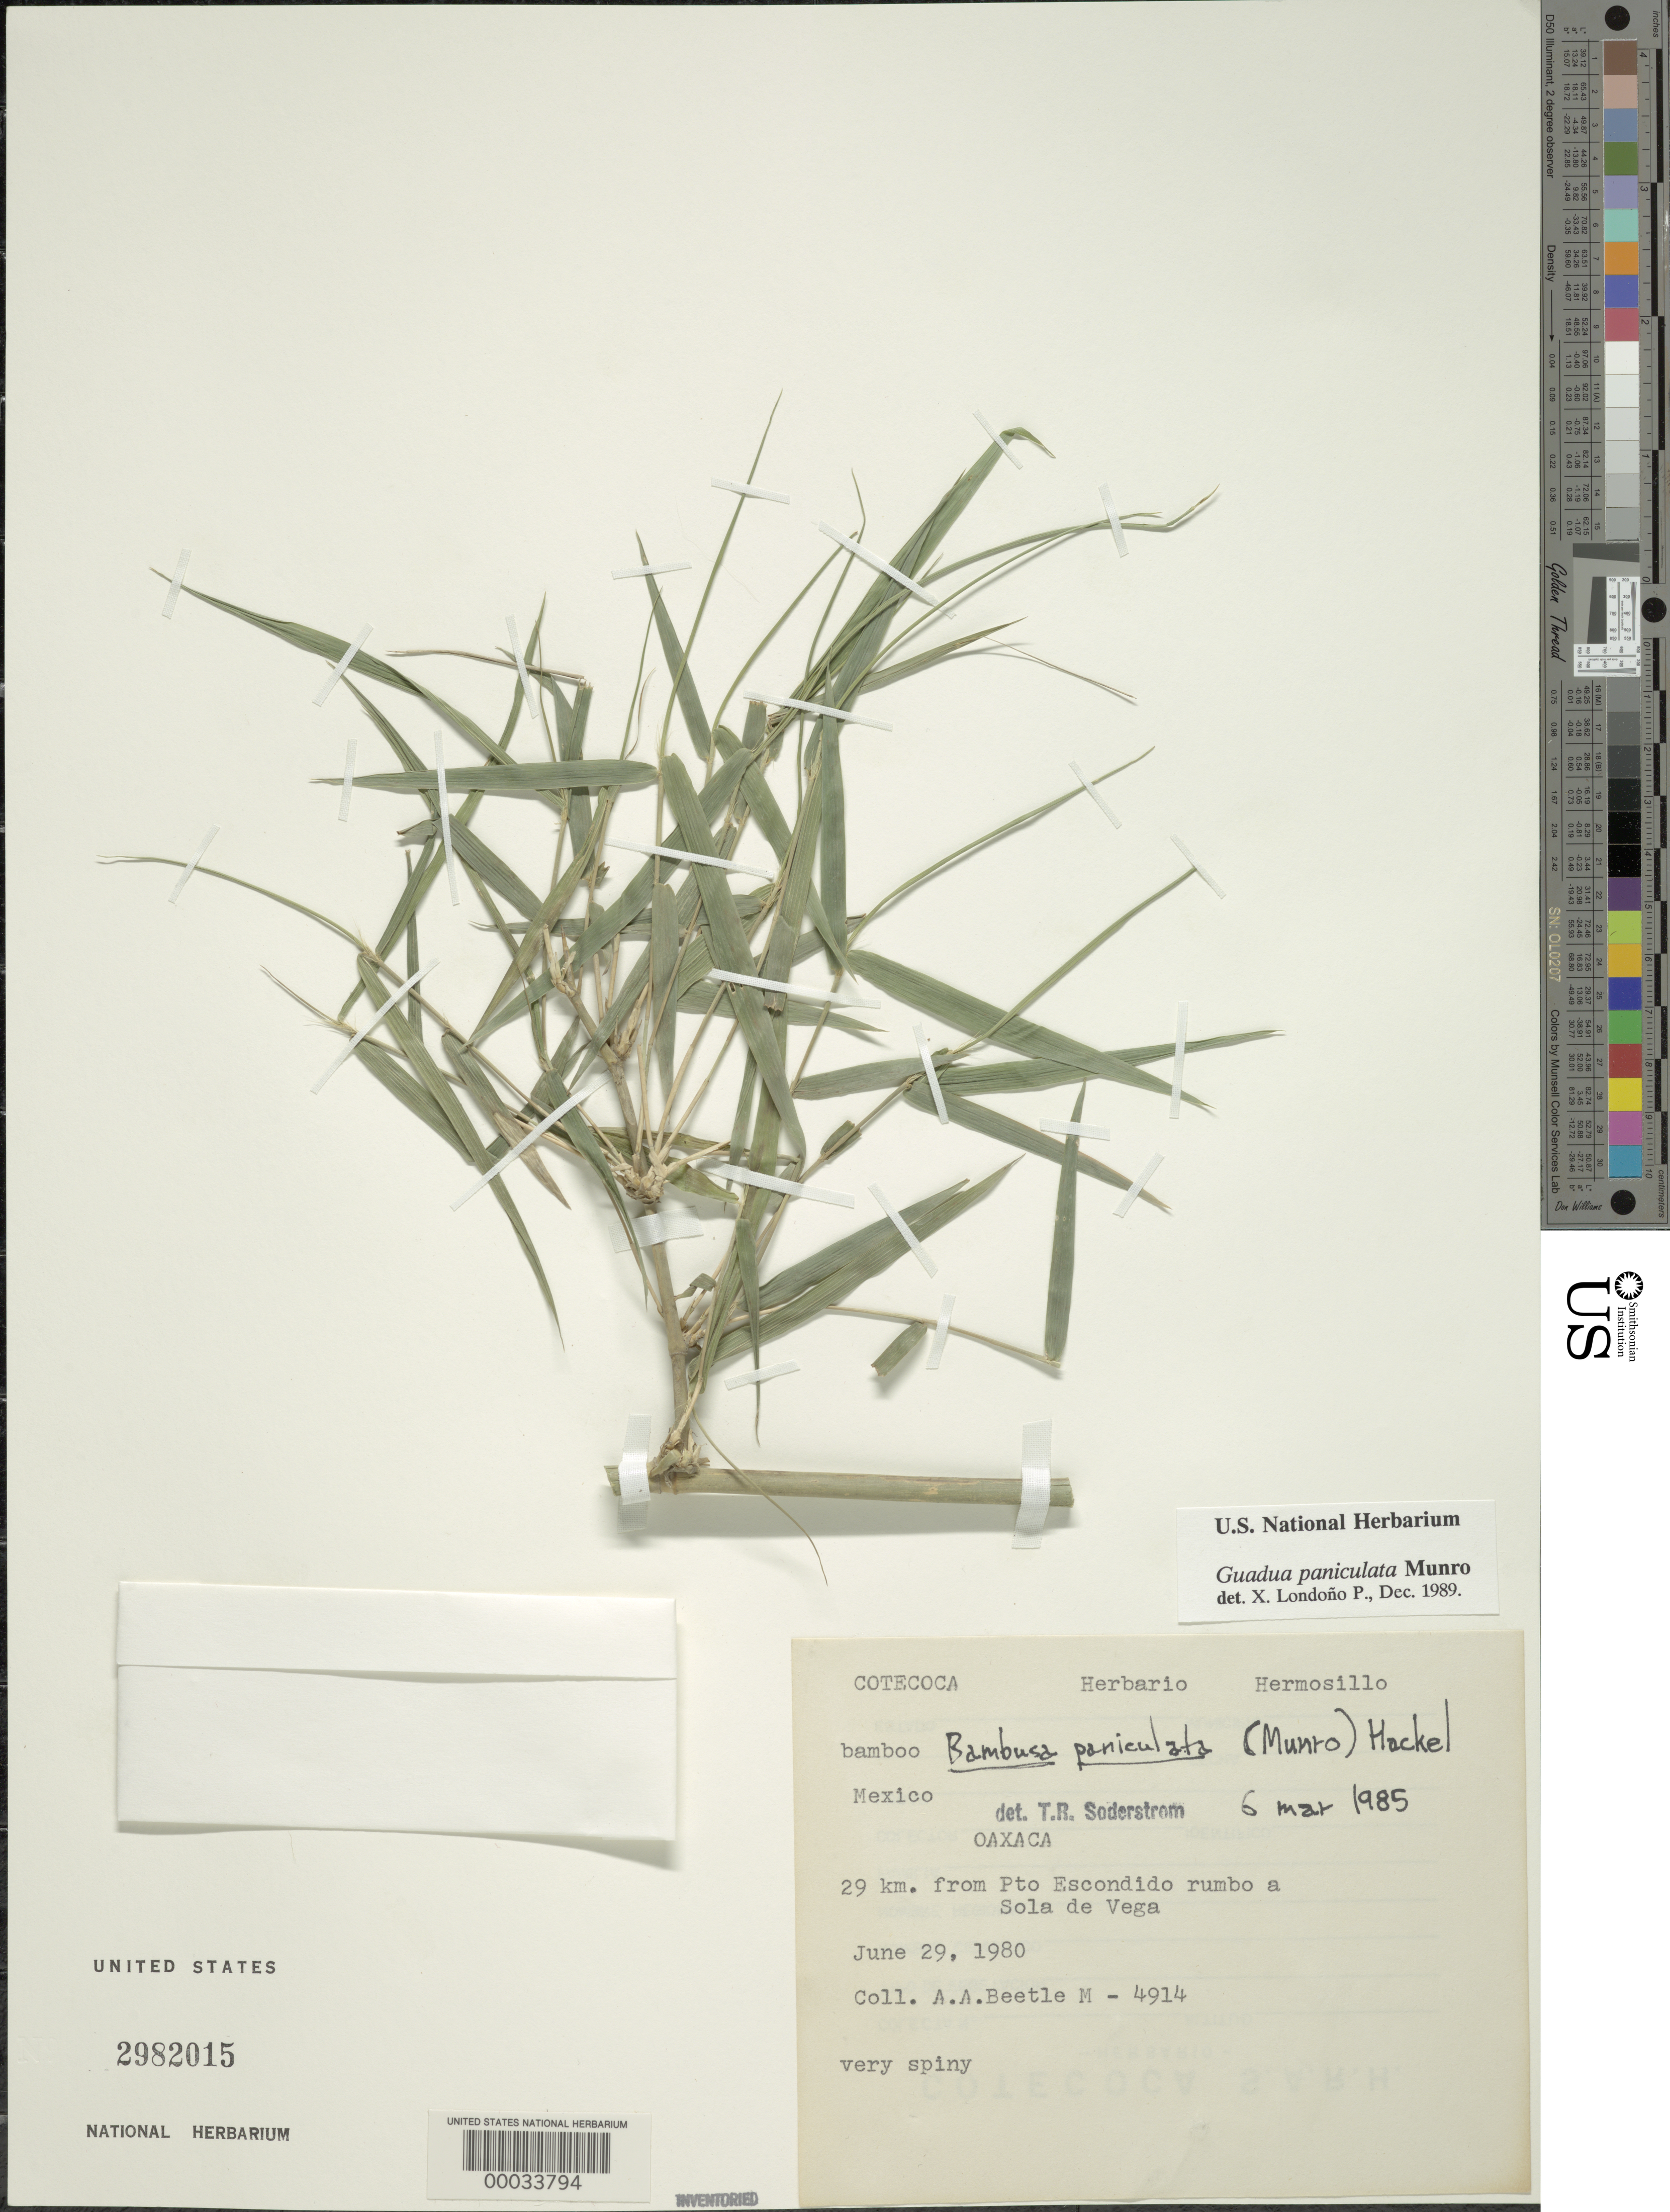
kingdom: Plantae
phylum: Tracheophyta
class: Liliopsida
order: Poales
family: Poaceae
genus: Guadua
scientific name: Guadua refracta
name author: Munro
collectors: A. A. Beetle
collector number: M-4914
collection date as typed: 29 Jun 1980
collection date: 1980-06-29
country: Mexico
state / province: Oaxaca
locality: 29 km from Pto Escondido rumbo a Sola de Vega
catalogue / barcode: US 2982015